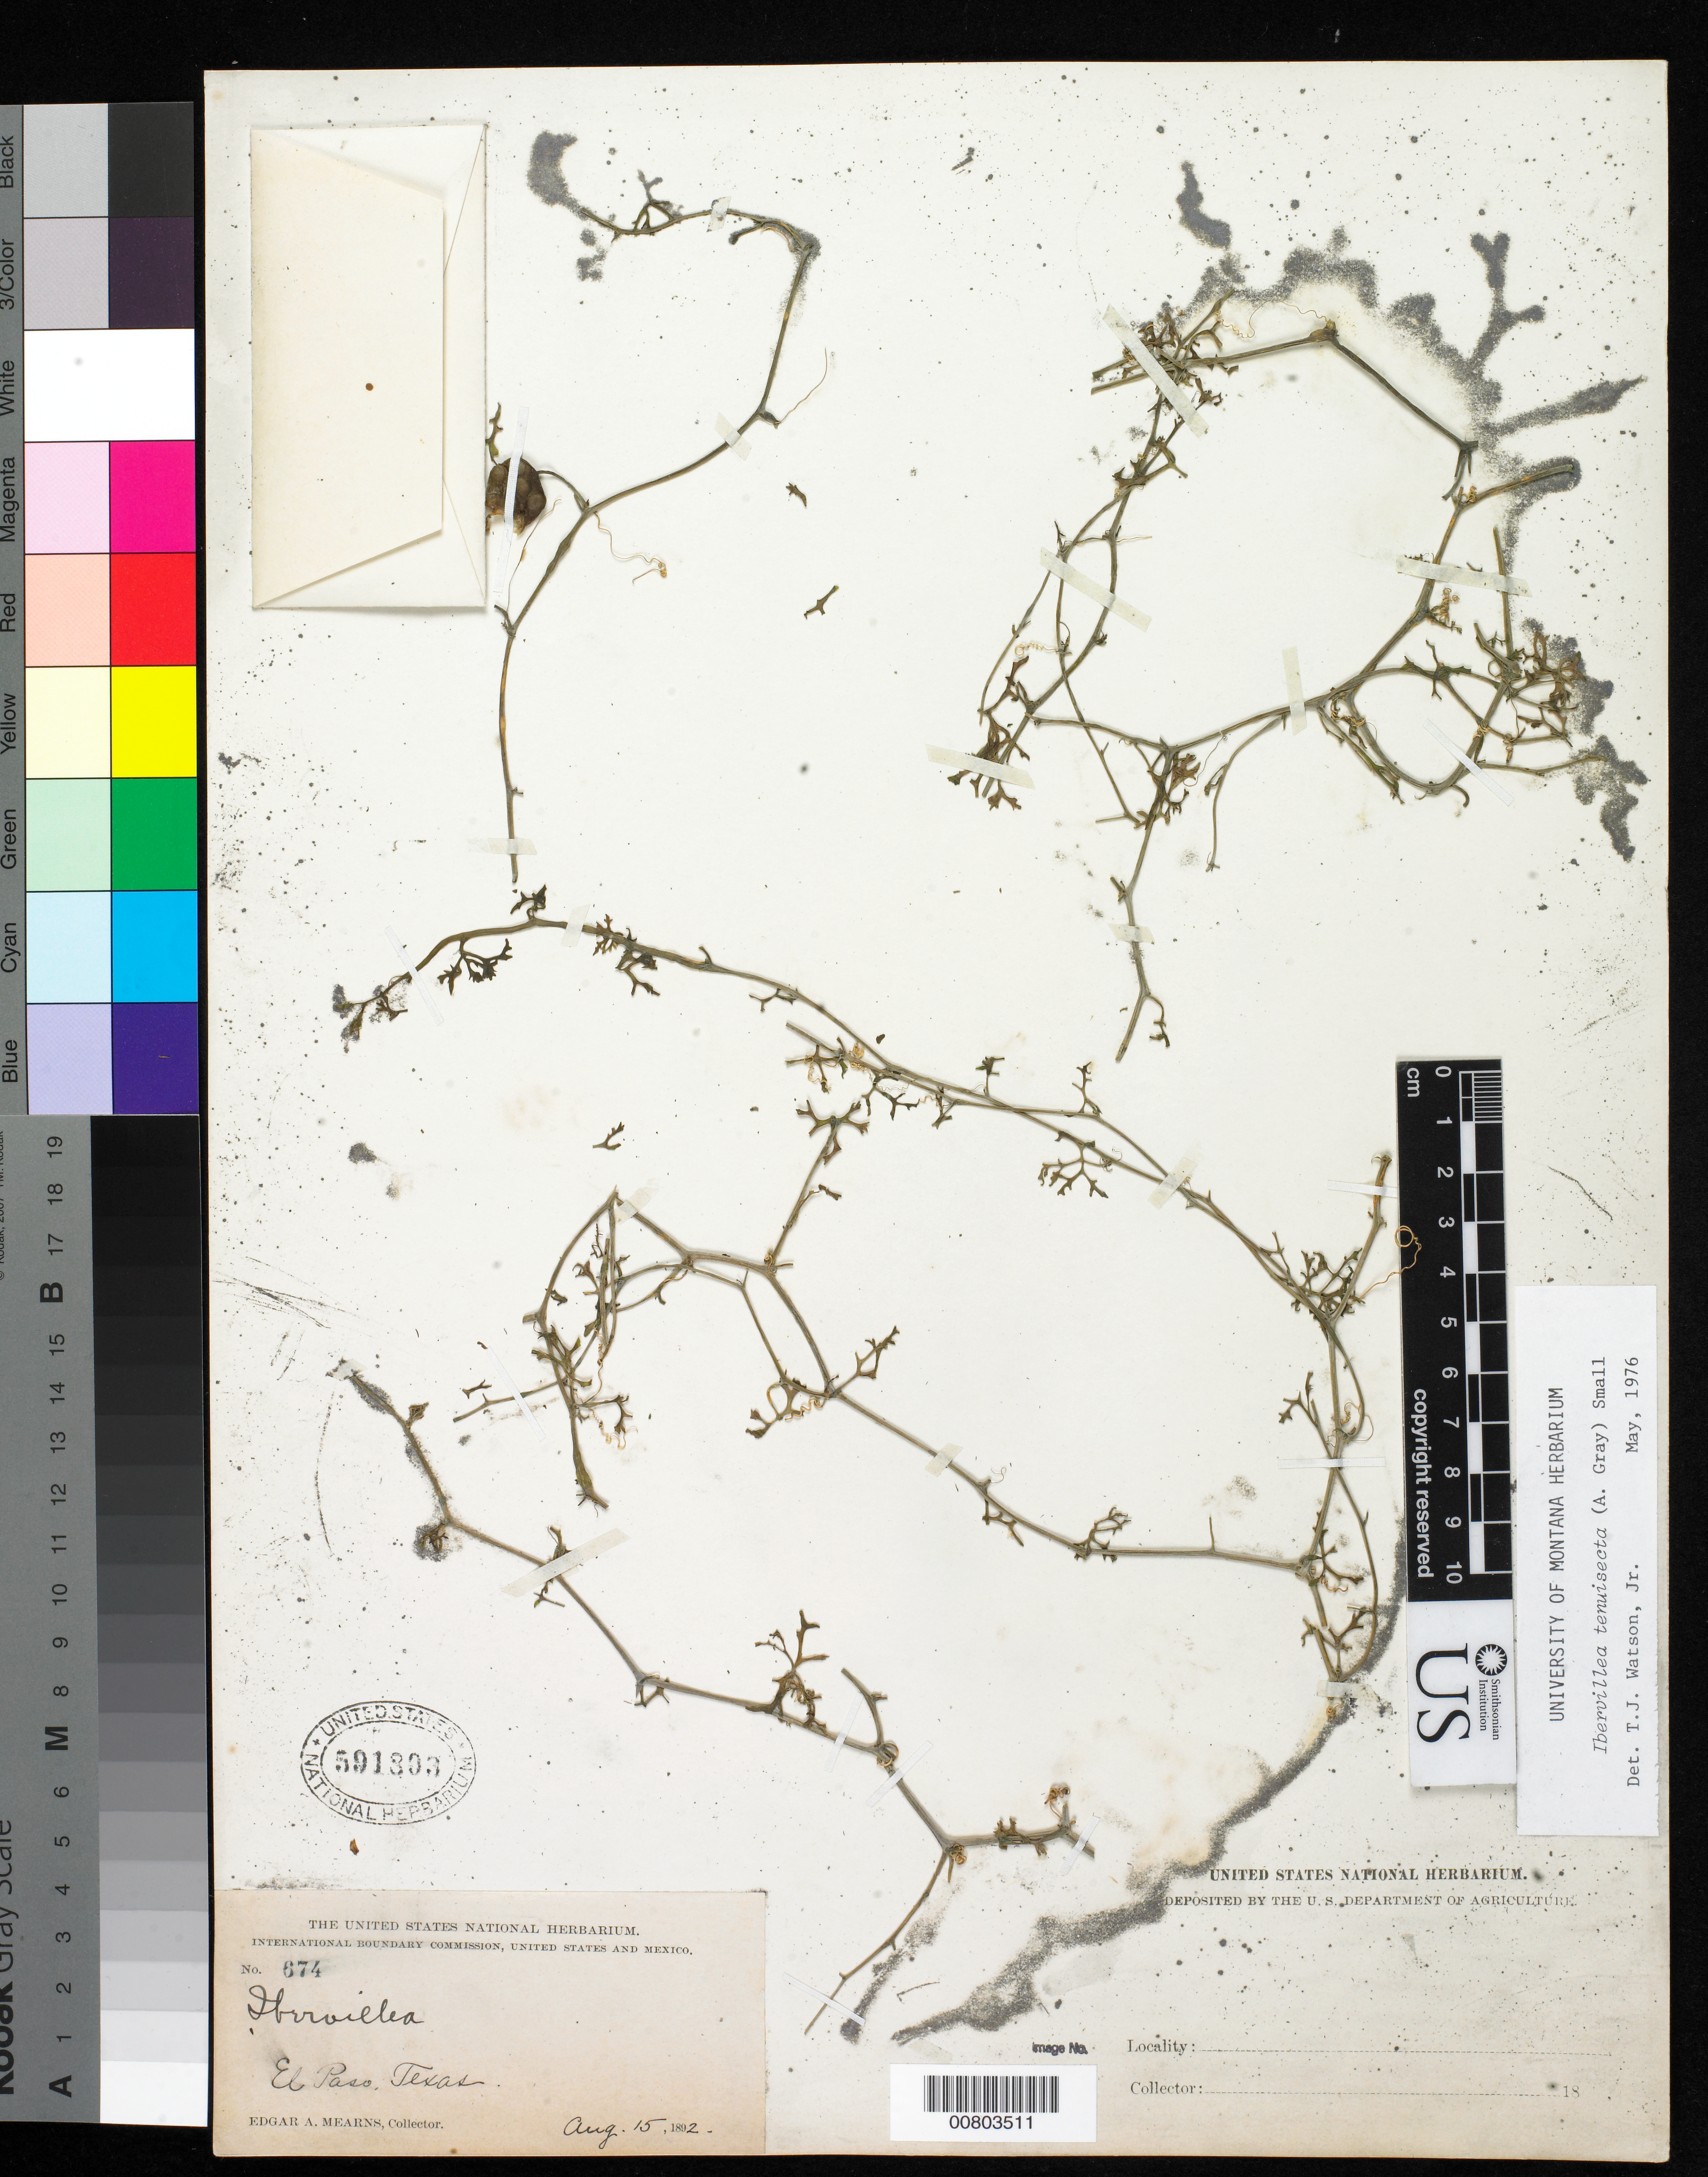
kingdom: Plantae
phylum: Tracheophyta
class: Magnoliopsida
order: Cucurbitales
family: Cucurbitaceae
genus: Ibervillea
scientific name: Ibervillea tenuisecta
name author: (A. Gray) Small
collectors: E. A. Mearns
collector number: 674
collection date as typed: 15 Aug 1892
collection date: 1892-08-15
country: United States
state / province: Texas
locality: El Paso, Texas.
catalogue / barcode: US 591803